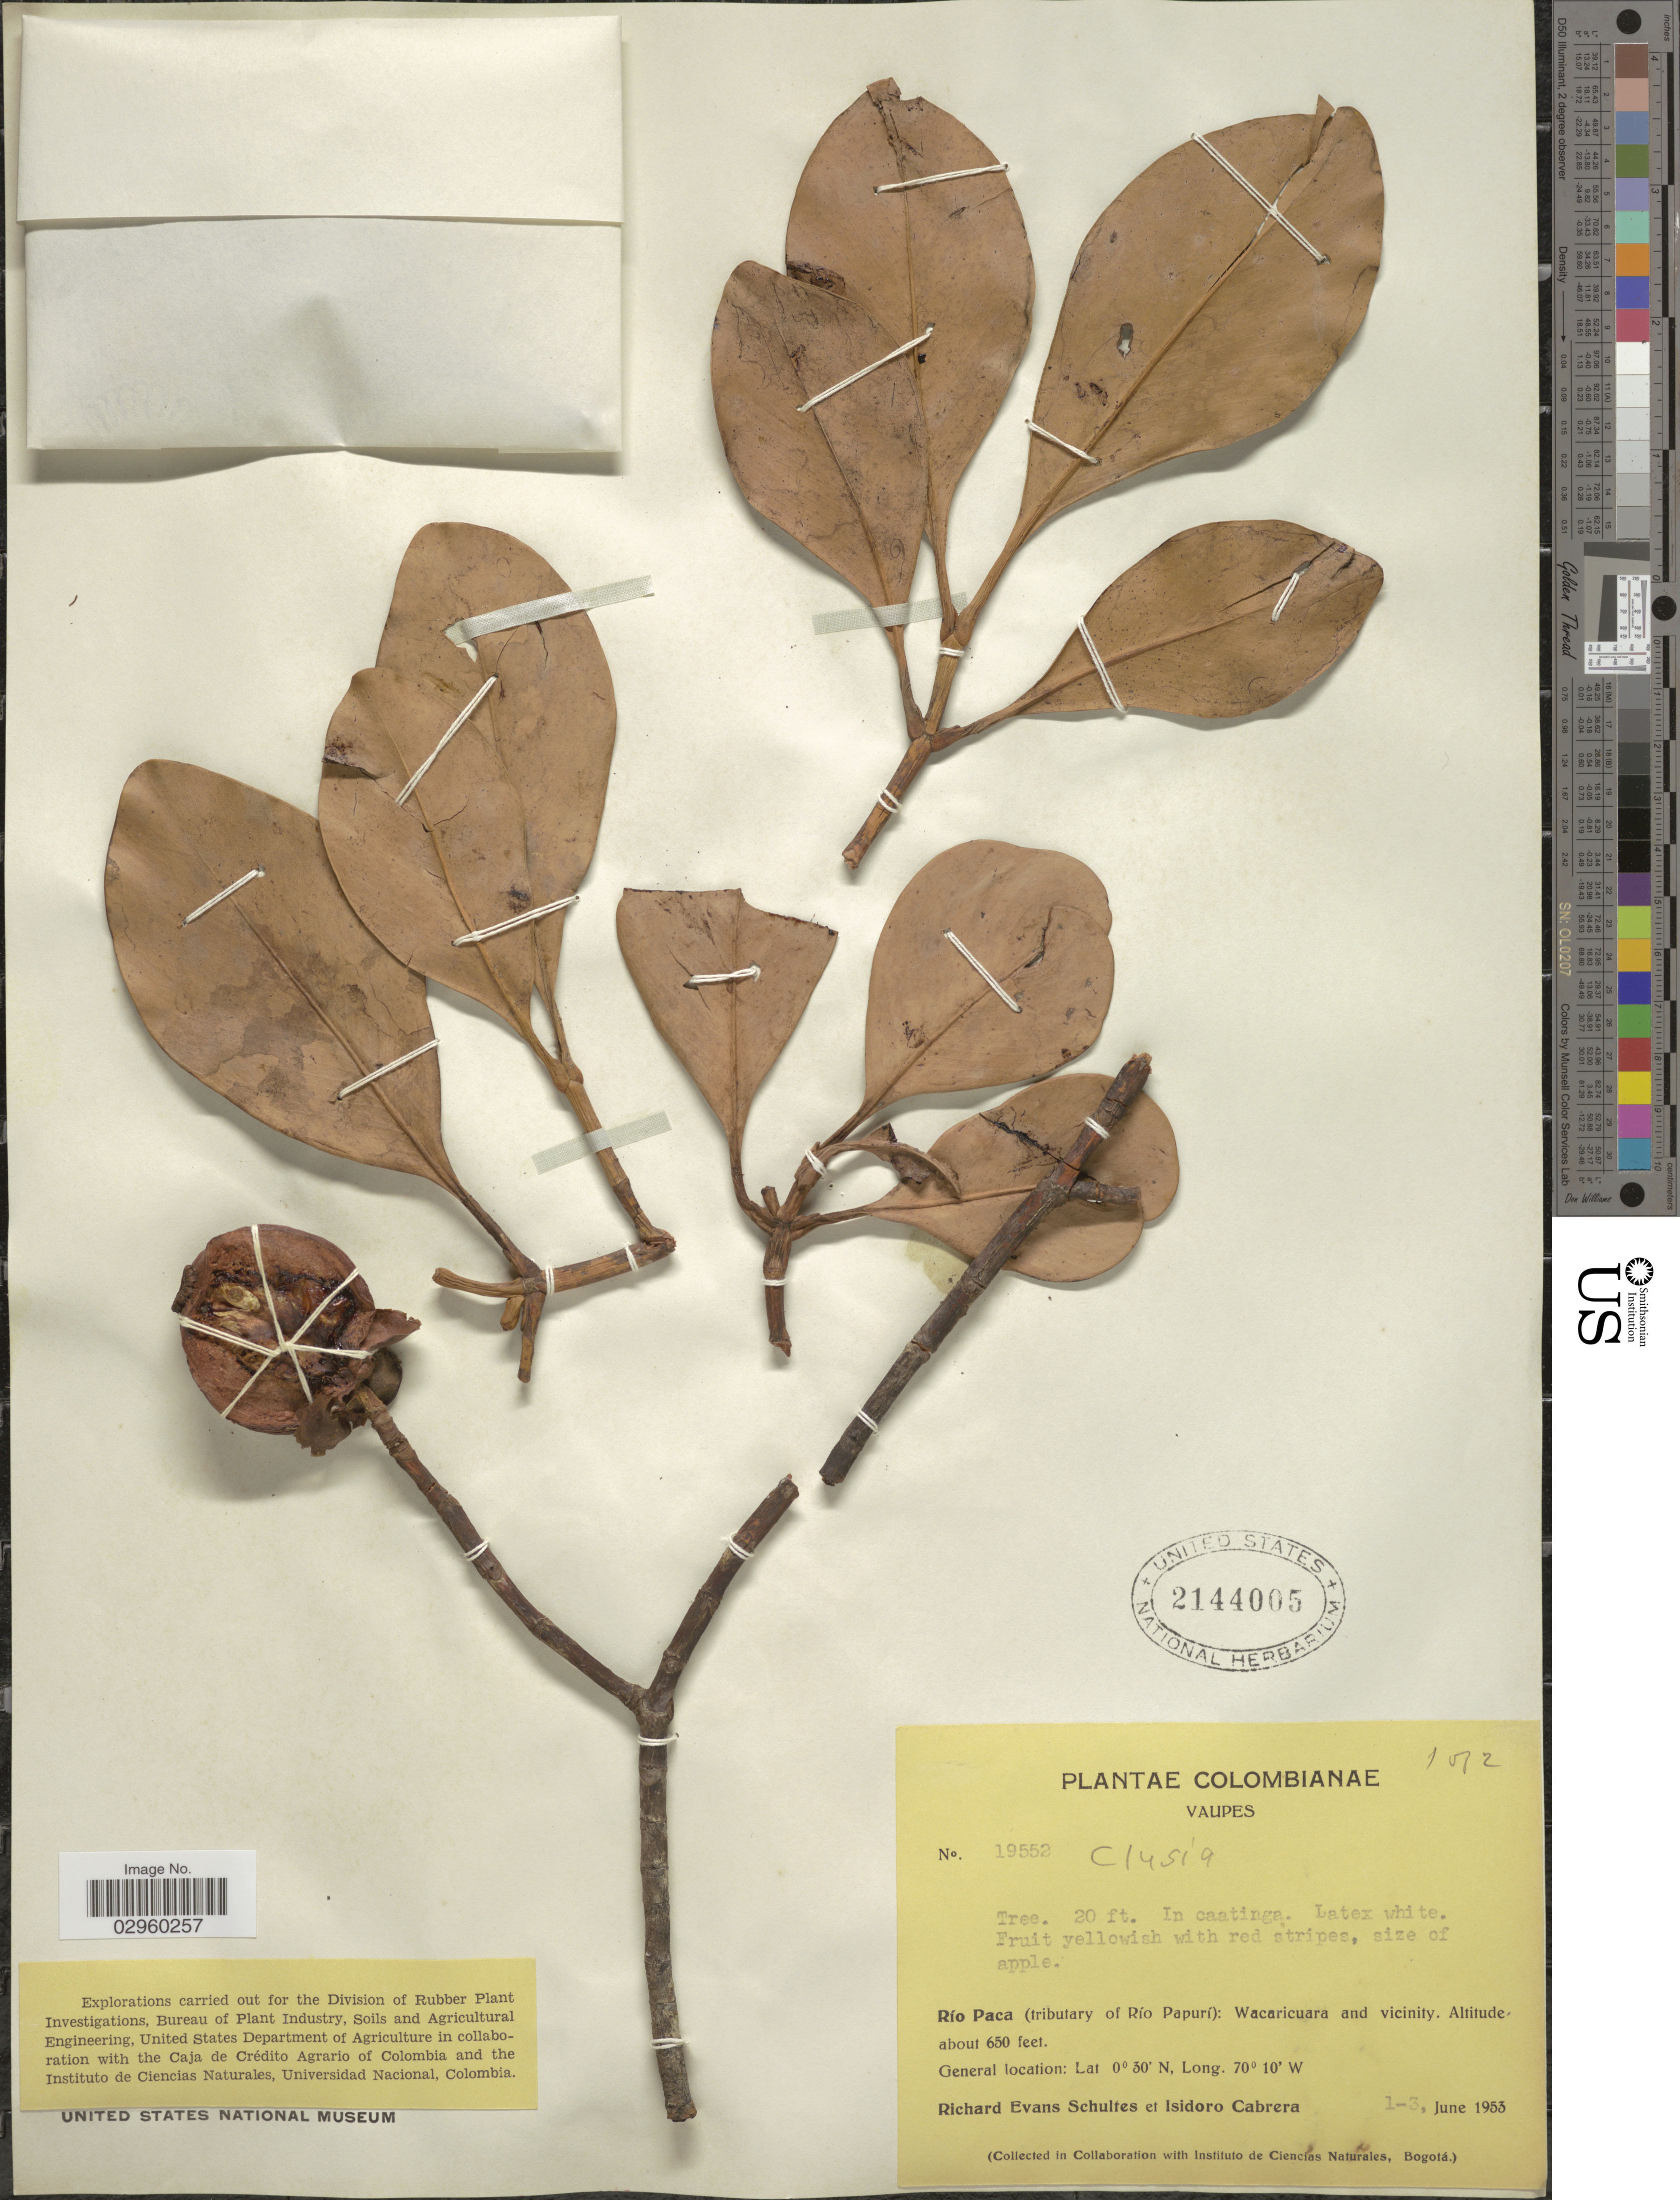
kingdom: Plantae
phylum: Tracheophyta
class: Magnoliopsida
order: Malpighiales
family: Clusiaceae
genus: Clusia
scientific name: Clusia sp.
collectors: R. E. Schultes & I. Cabrera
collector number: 19552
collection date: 1953-06-01/1953-06-03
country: Colombia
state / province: Vaupés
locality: Río Paca (tributary of Río Papurí): Wacaricuara and vicinity.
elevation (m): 198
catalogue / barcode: US 2144005